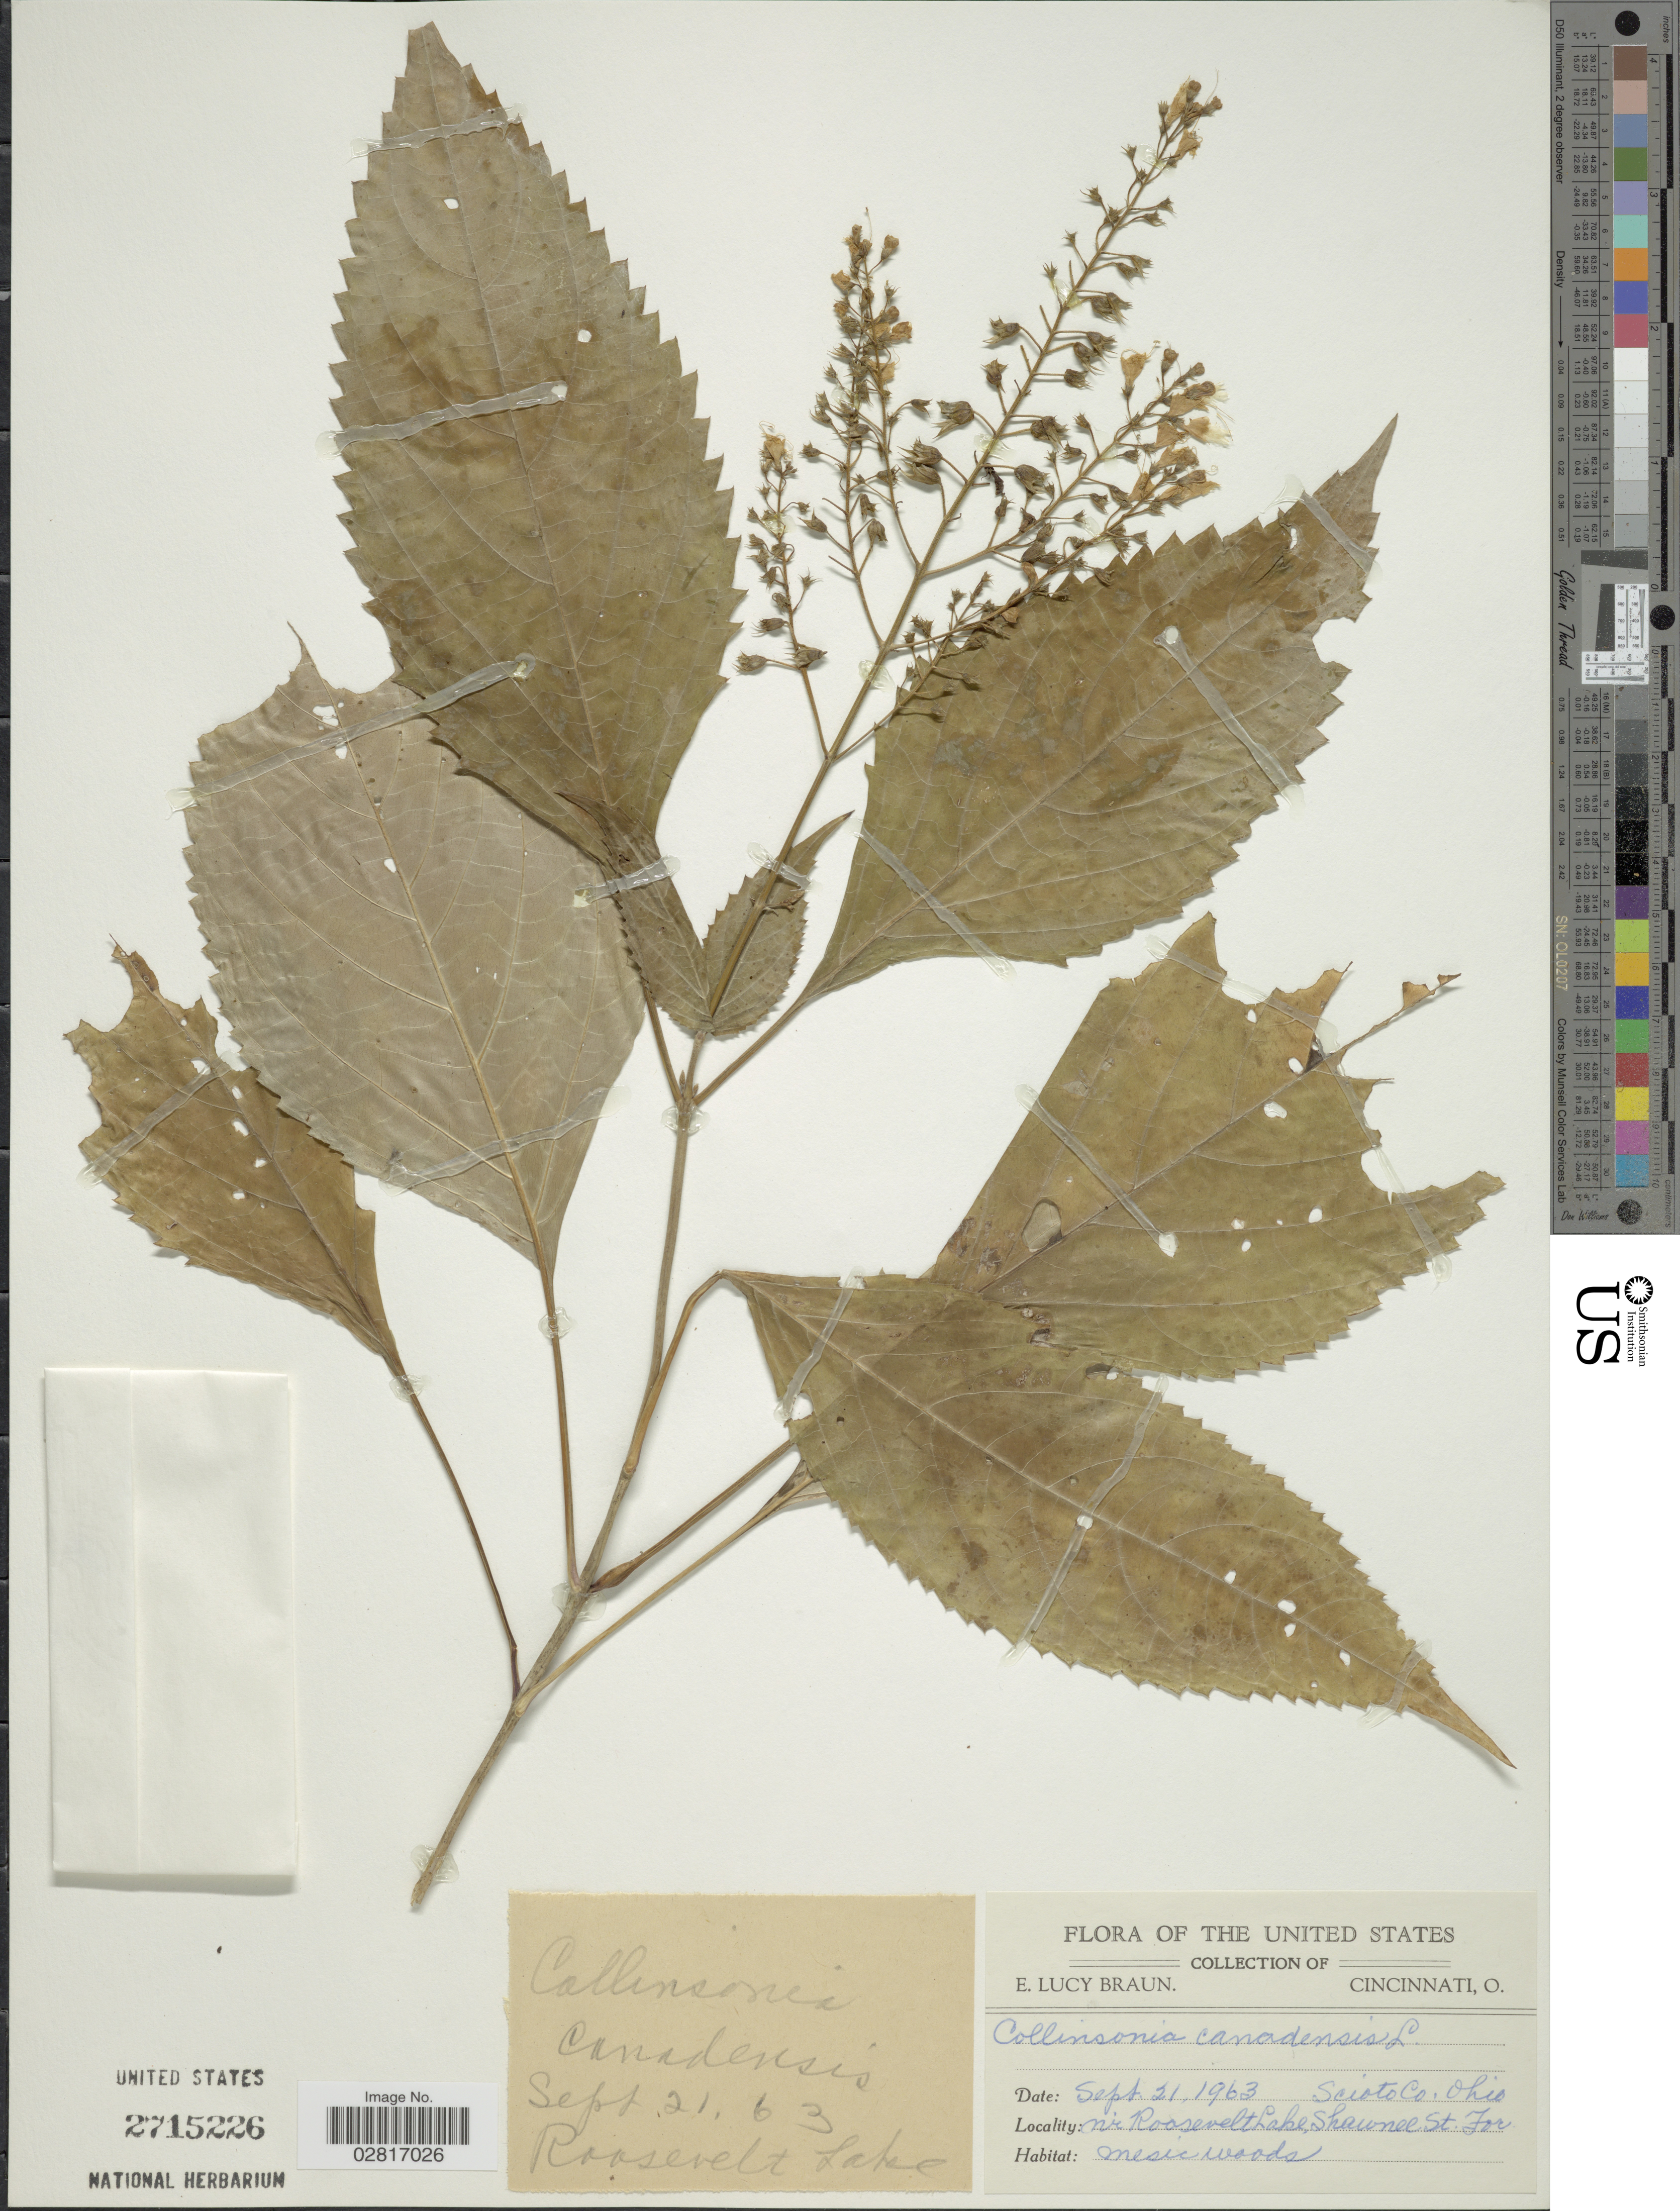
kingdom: Plantae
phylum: Tracheophyta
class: Magnoliopsida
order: Lamiales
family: Lamiaceae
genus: Collinsonia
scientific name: Collinsonia canadensis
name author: L.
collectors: E. L. Braun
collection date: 1963-09-21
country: United States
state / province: Ohio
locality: Scioto Co., nr Roosevelt Lake, Shawnee St. For.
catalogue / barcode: US 2715226